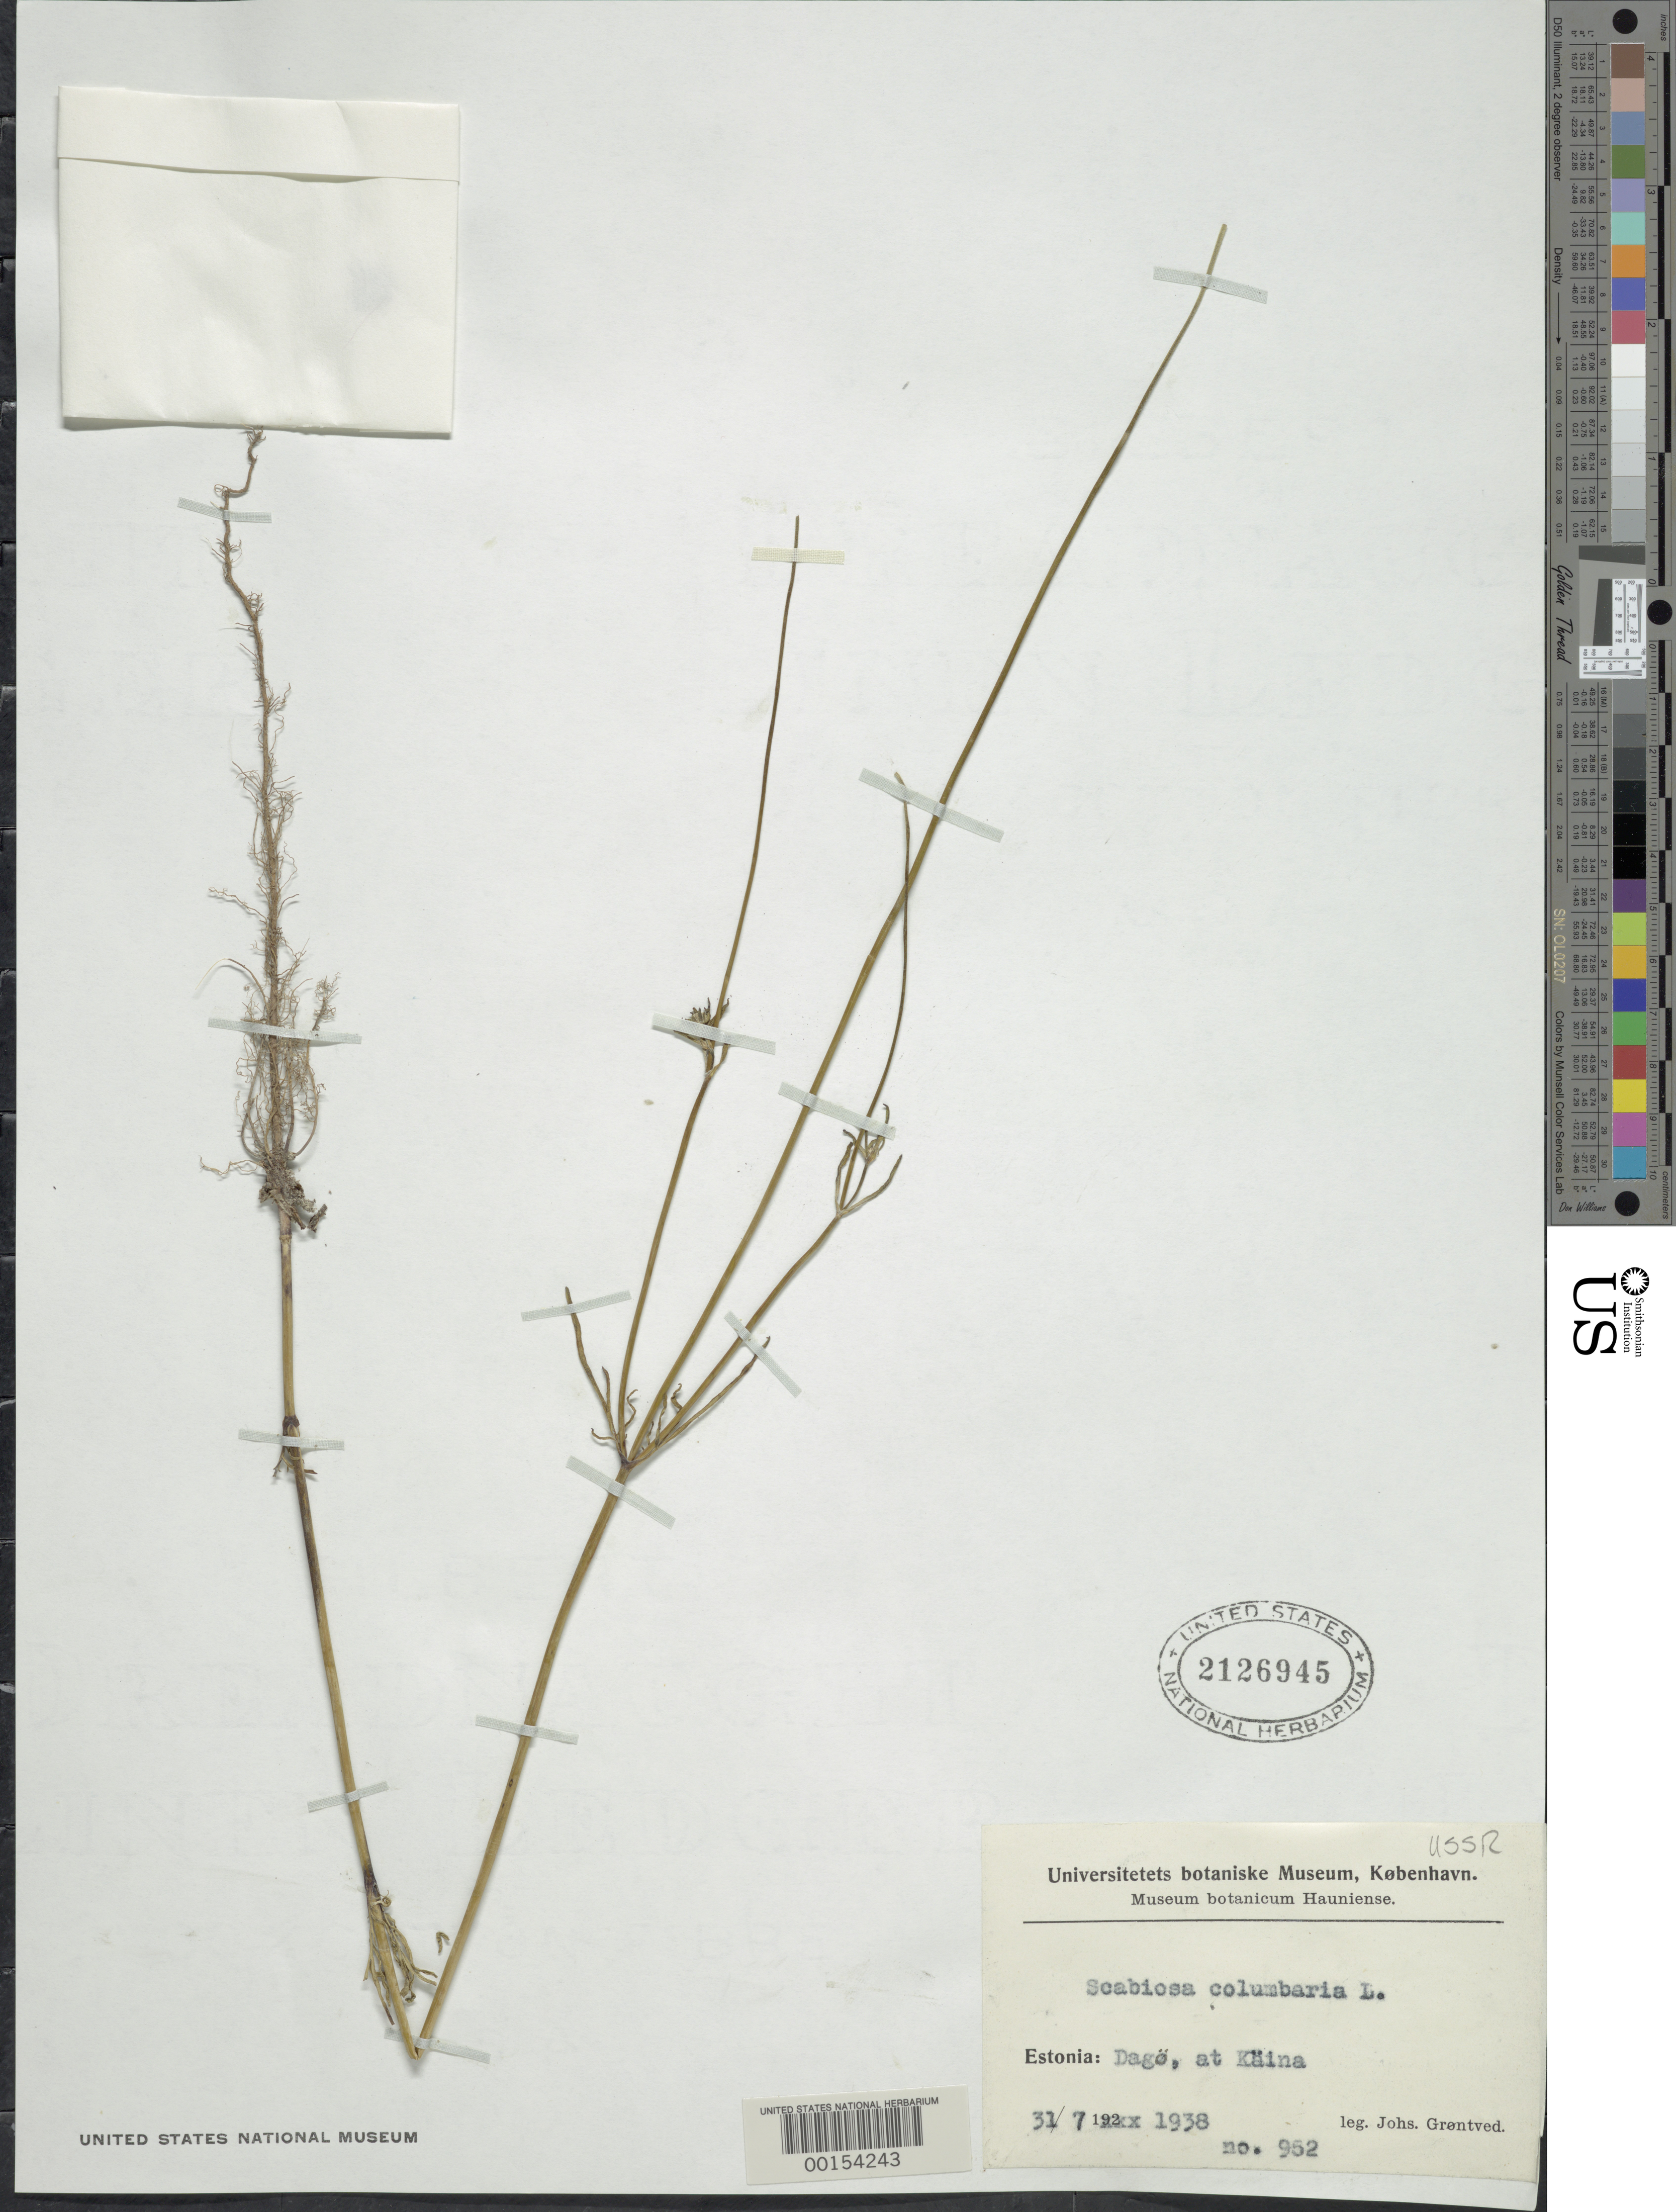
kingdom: Plantae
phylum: Tracheophyta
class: Magnoliopsida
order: Dipsacales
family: Caprifoliaceae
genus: Scabiosa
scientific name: Scabiosa columbaria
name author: L.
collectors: J. Grontved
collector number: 952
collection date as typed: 31 Jul 1938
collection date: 1938-07-31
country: Estonia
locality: Estonia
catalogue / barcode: US 2126945